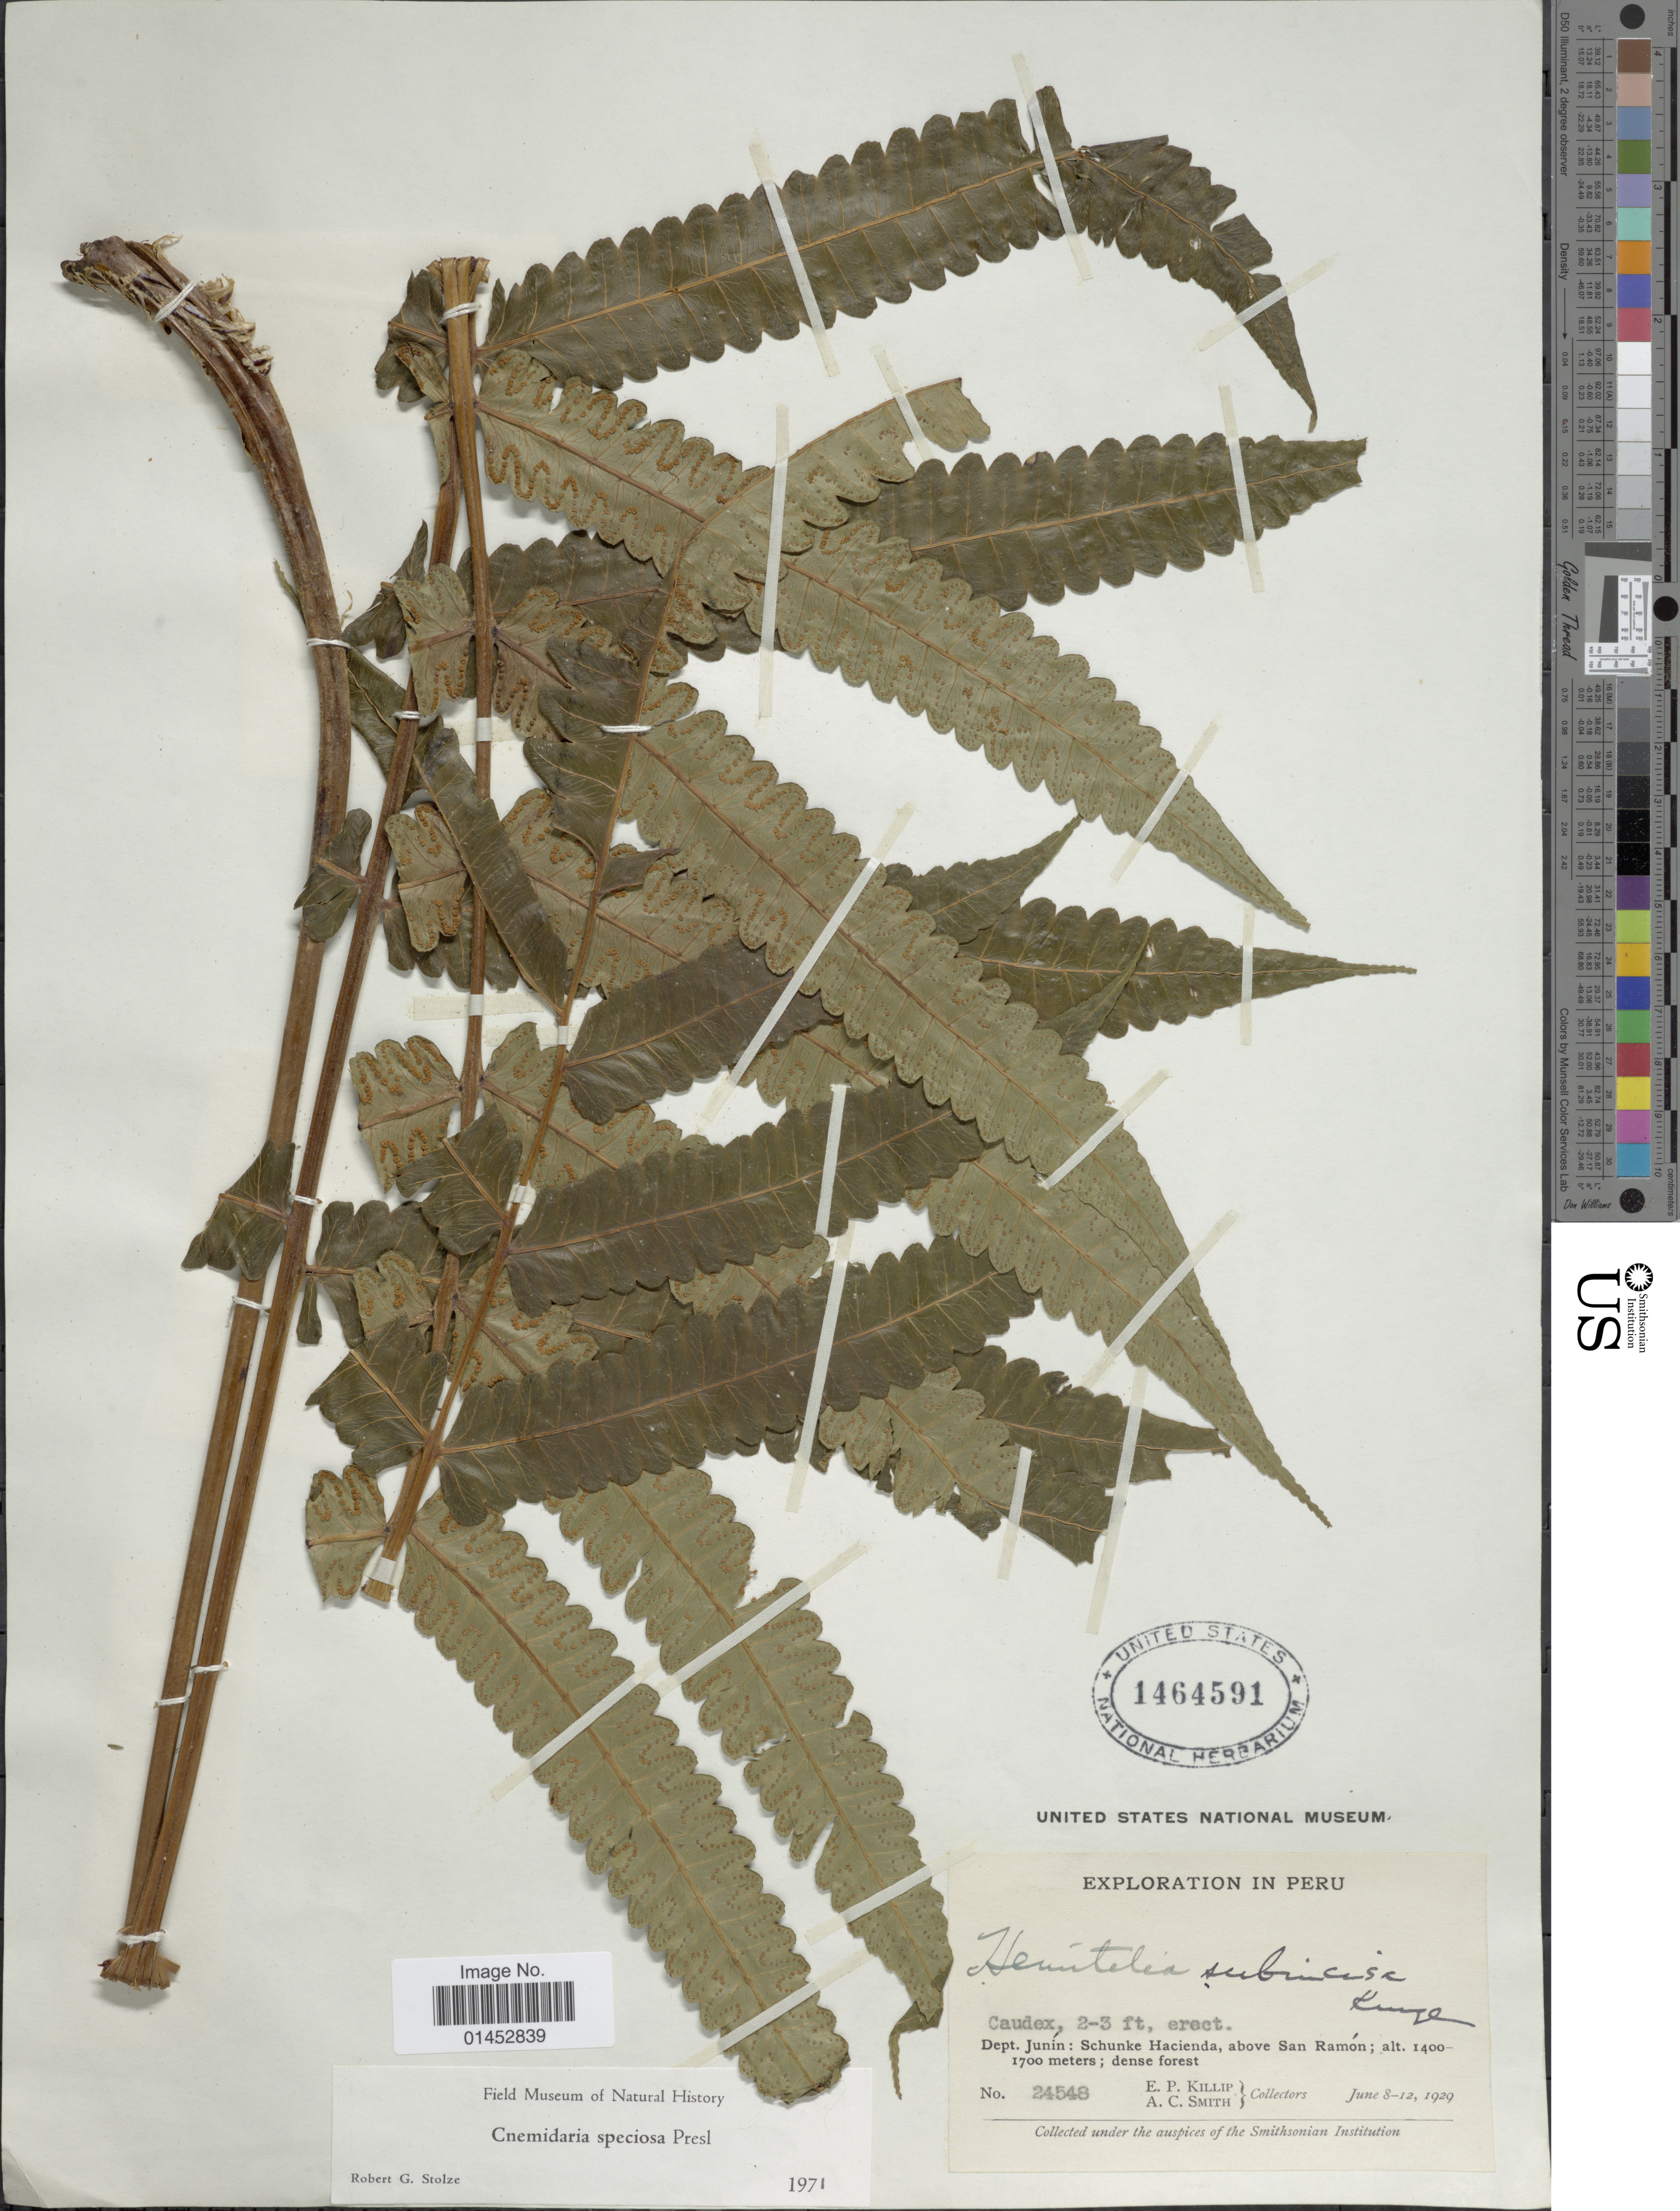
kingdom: Plantae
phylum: Tracheophyta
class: Polypodiopsida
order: Cyatheales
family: Cyatheaceae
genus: Cyathea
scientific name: Cyathea speciosa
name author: Humb. & Bonpl. ex Willd.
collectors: E. P. Killip & A. C. Smith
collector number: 24548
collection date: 1929-06-08/1929-06-12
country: Peru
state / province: Junín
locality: Dept. Junín: Schunke Hacienda, above San Ramón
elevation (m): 1400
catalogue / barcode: US 1464591